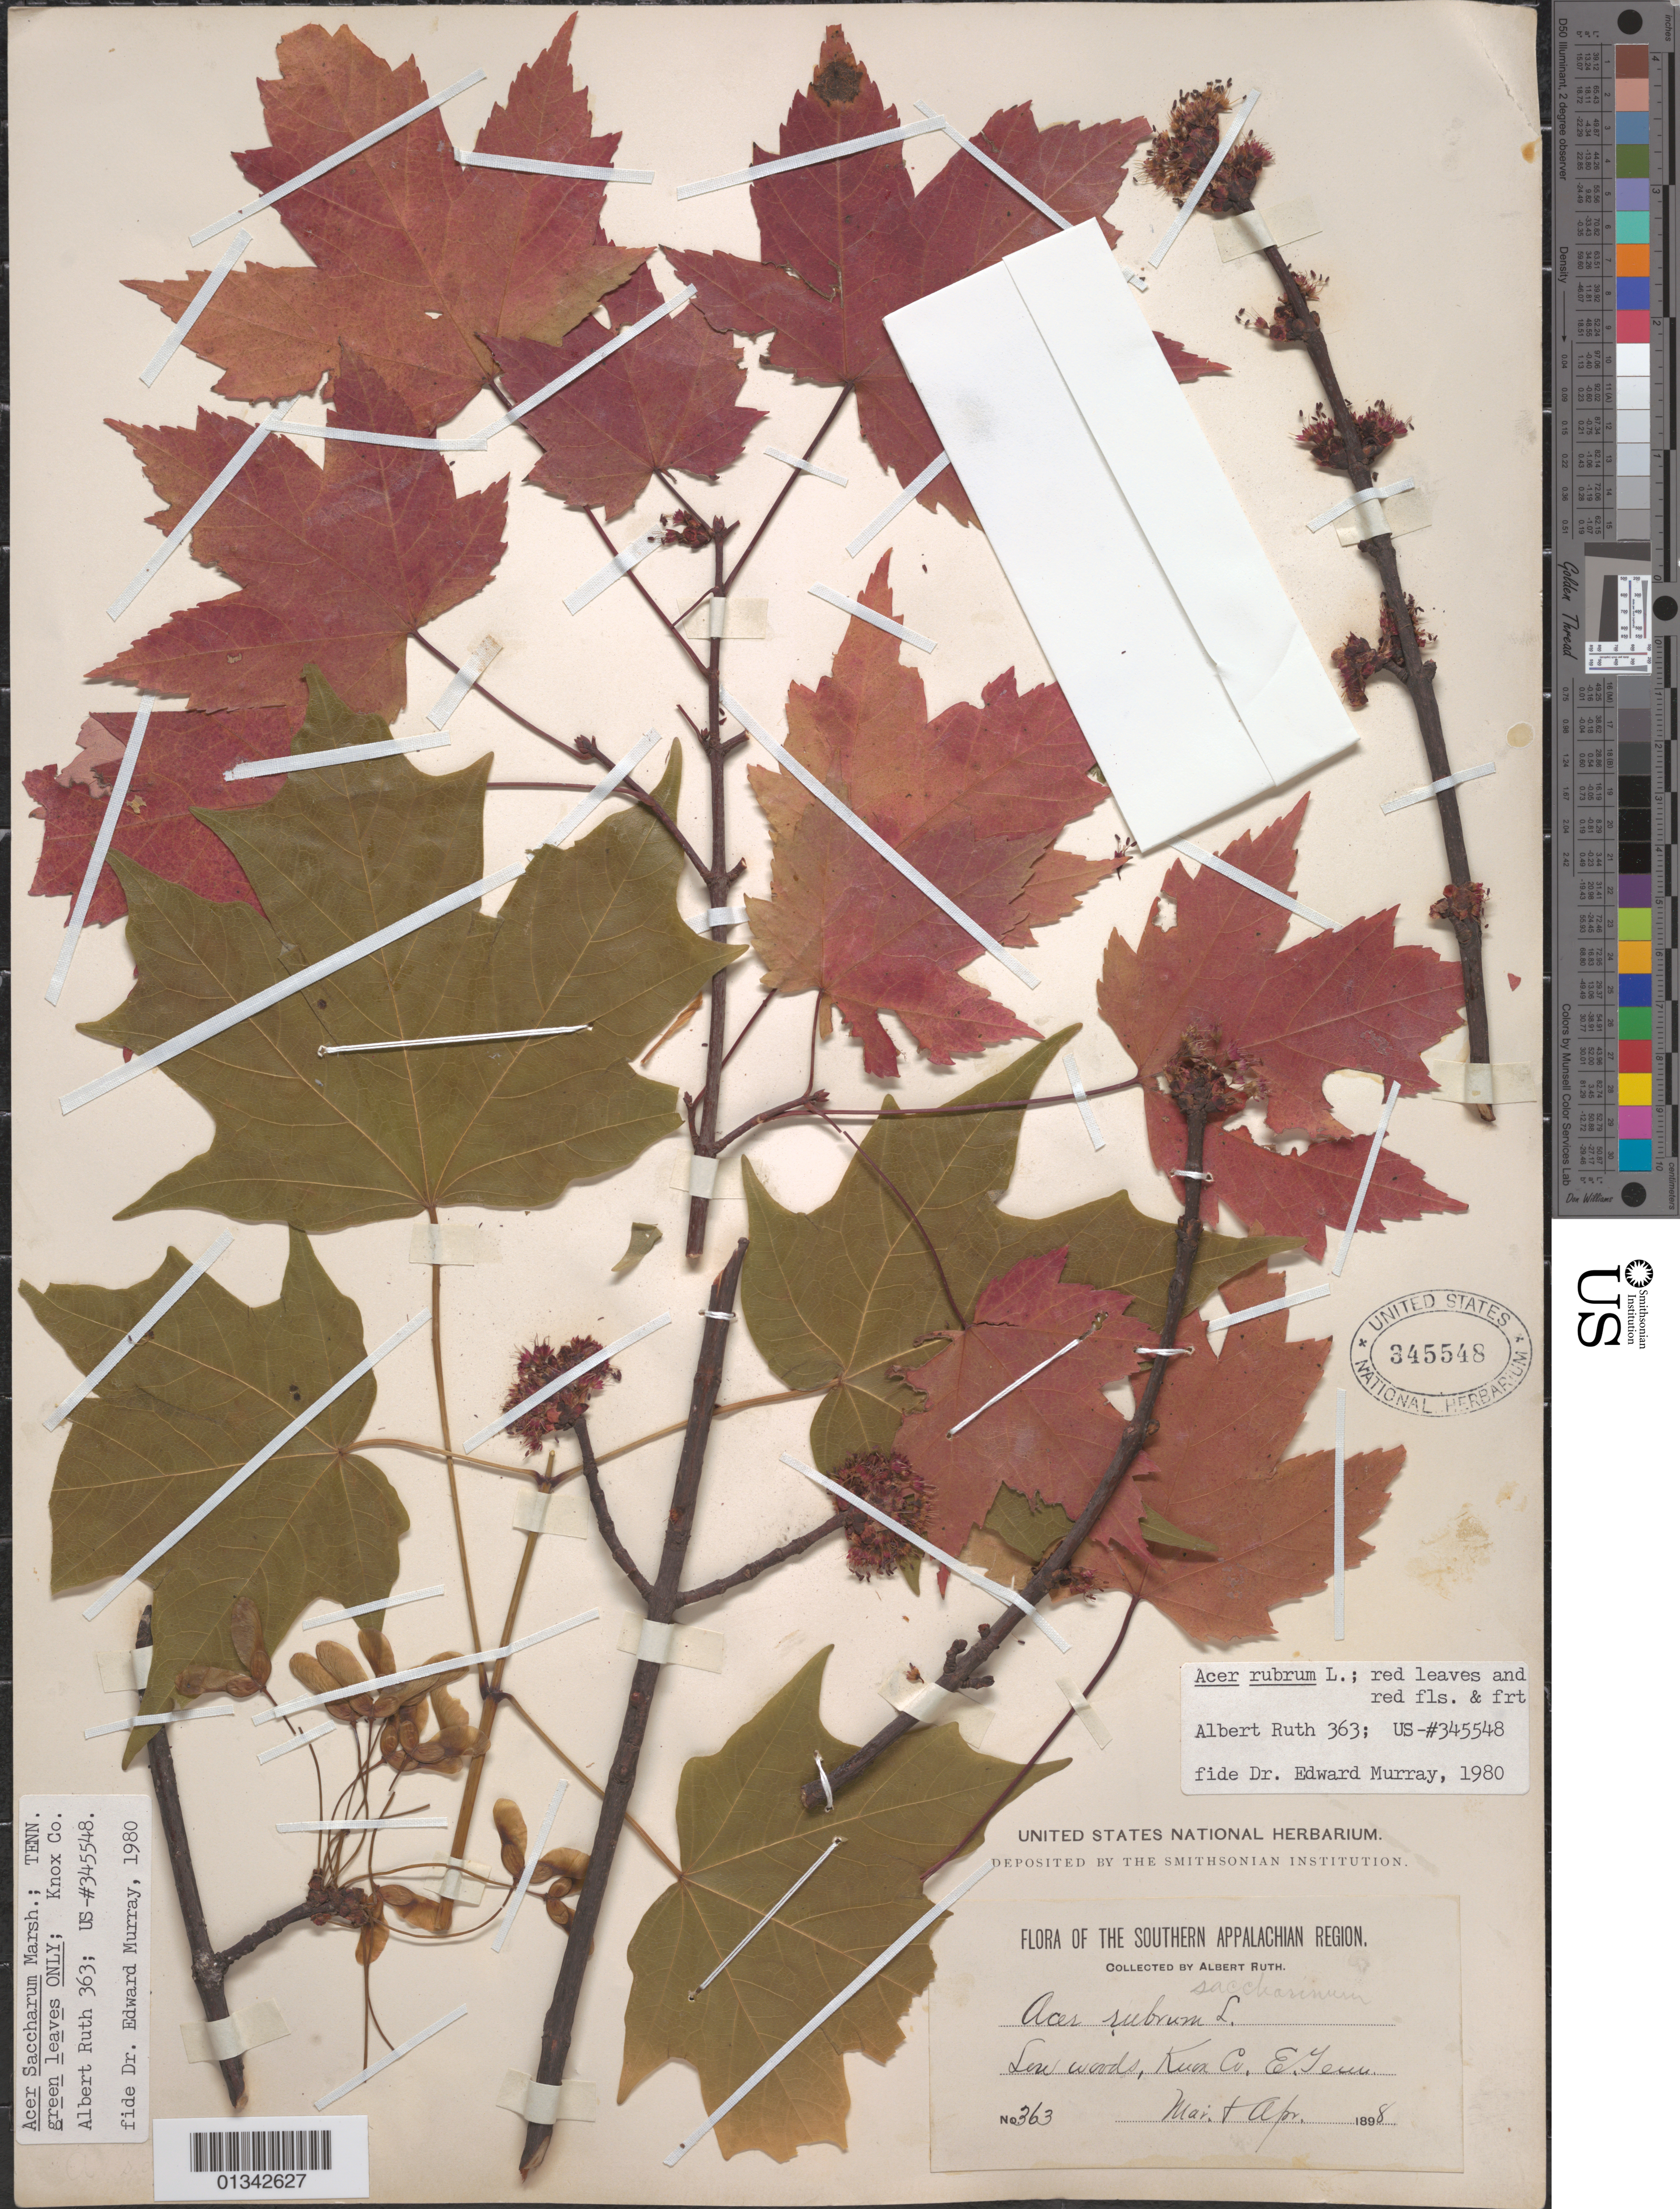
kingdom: Plantae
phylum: Tracheophyta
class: Magnoliopsida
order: Sapindales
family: Sapindaceae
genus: Acer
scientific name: Acer rubrum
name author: L.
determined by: Murray, Edward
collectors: A. Ruth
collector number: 363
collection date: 1898-03,1898-04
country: United States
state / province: Tennessee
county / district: Knox County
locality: Knox County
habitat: Low woods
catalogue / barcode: US 345548-2